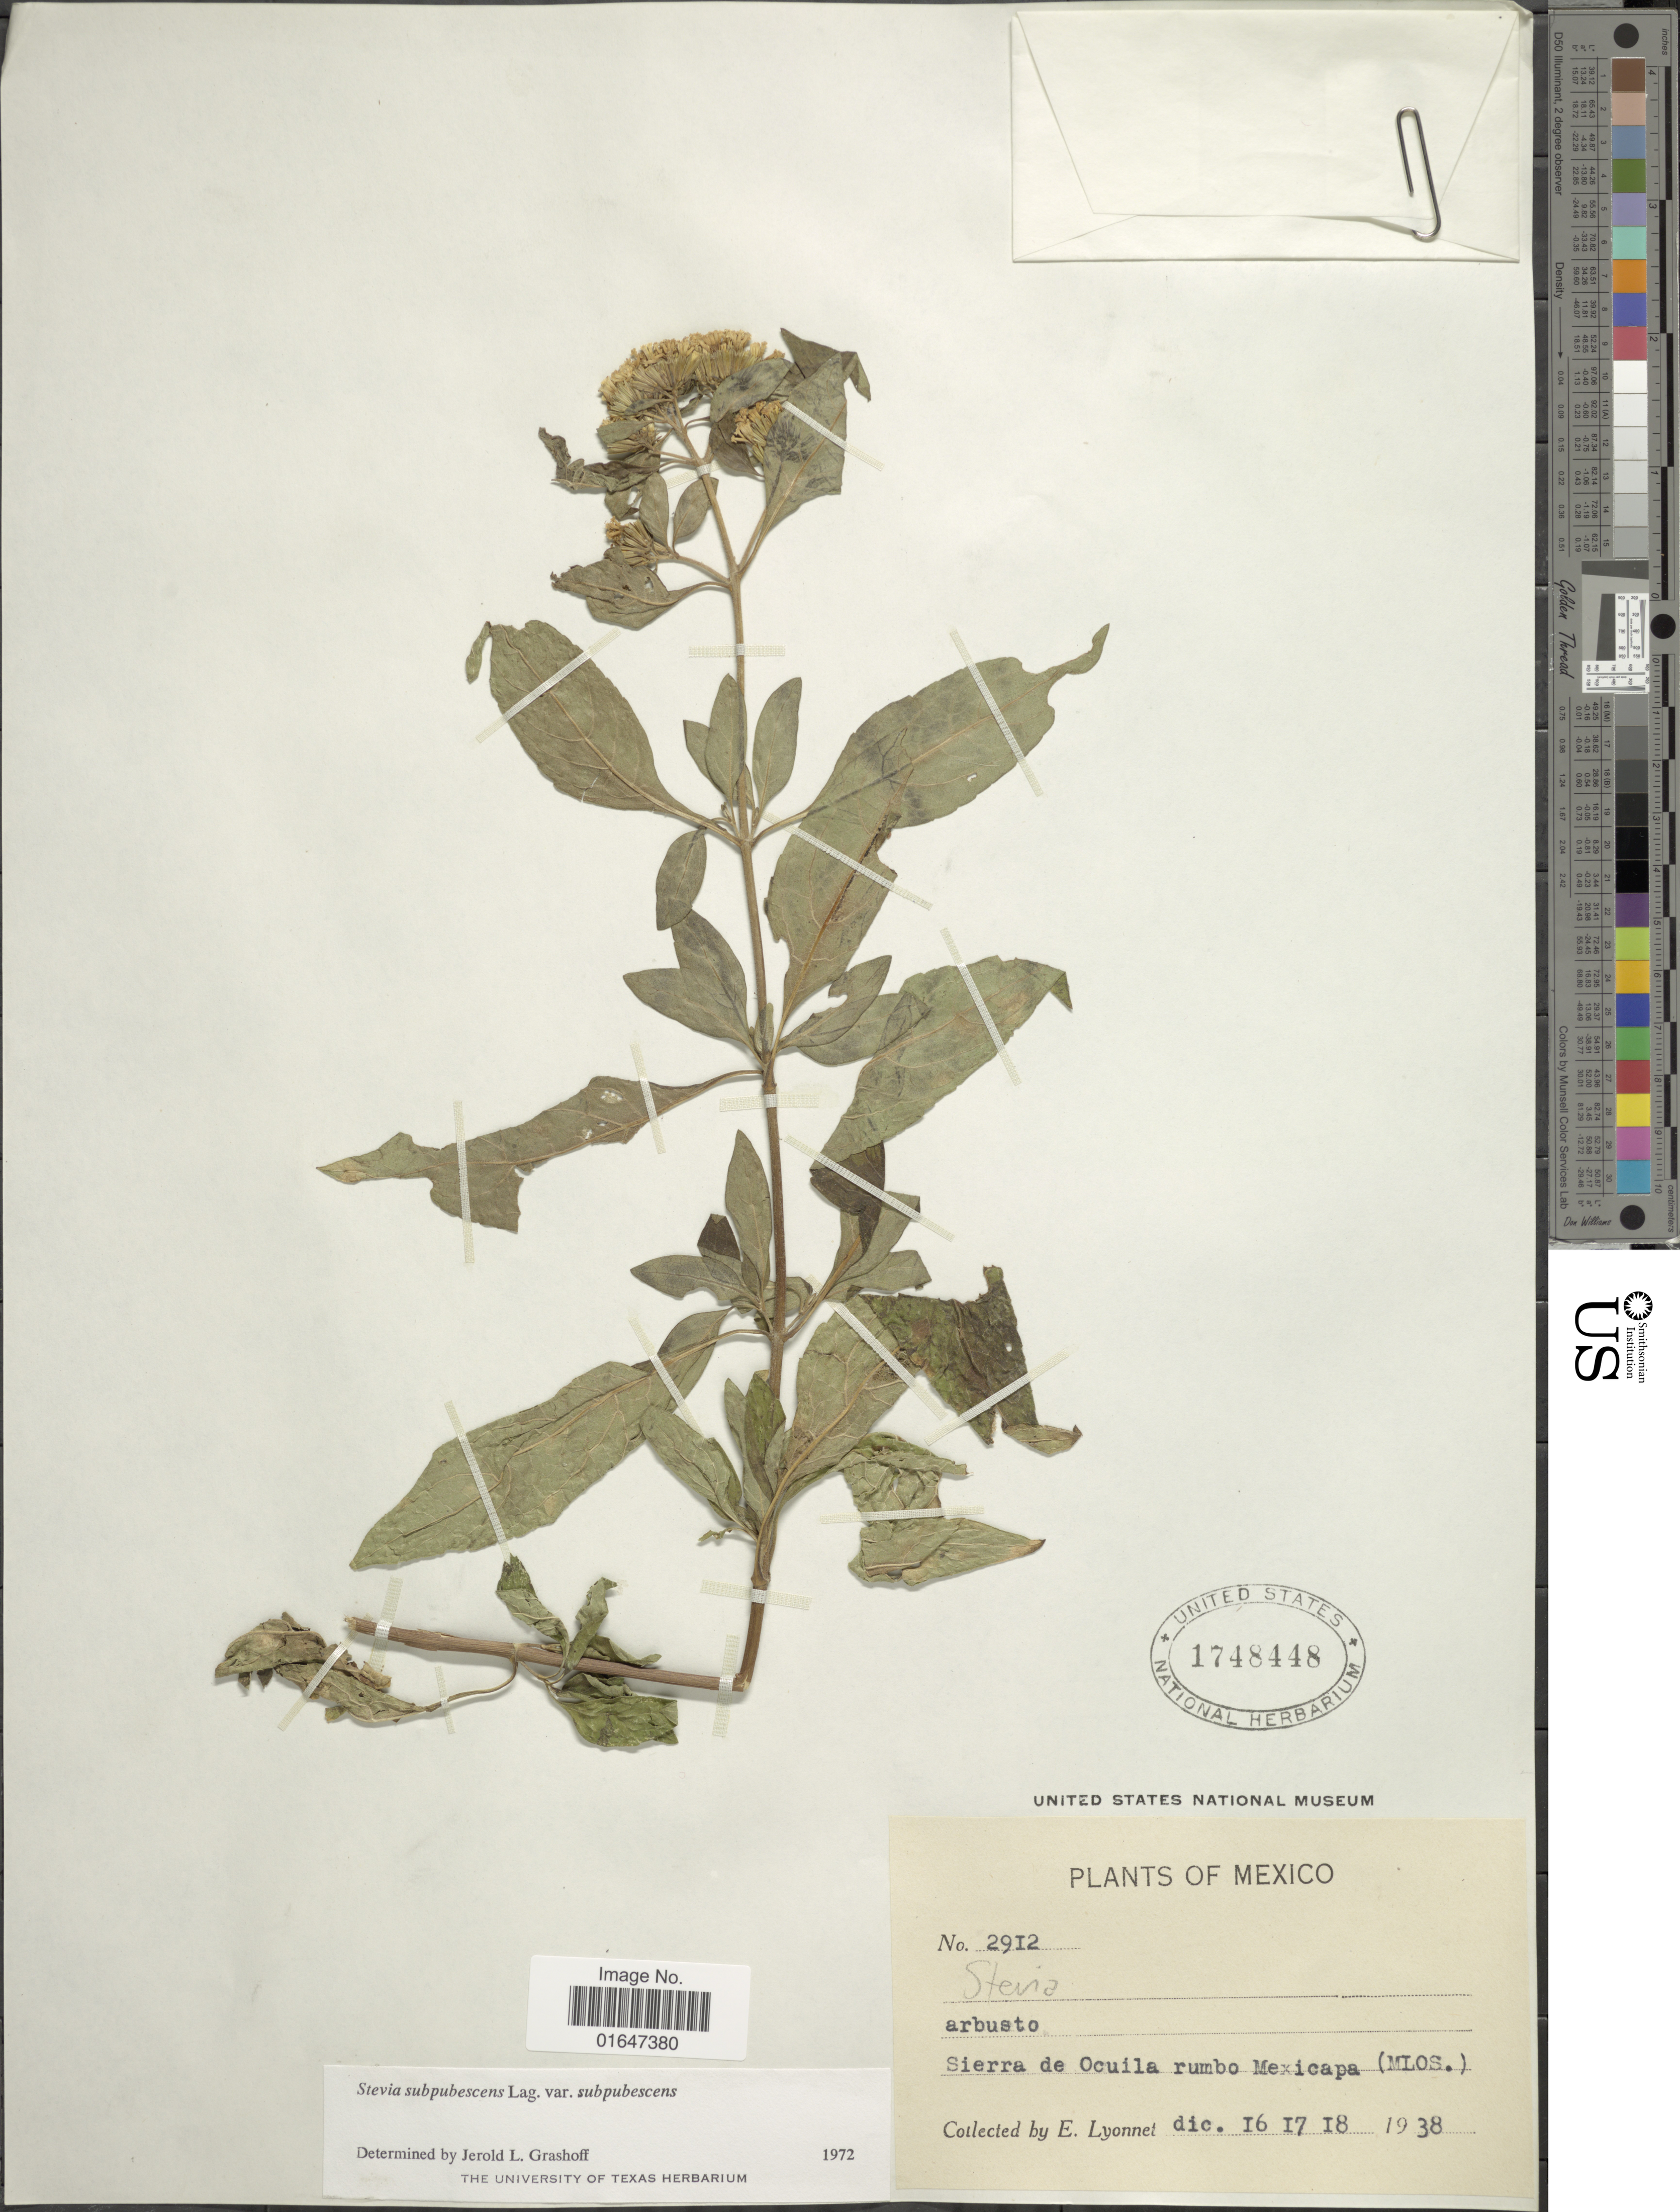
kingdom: Plantae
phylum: Tracheophyta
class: Magnoliopsida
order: Asterales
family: Asteraceae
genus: Stevia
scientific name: Stevia subpubescens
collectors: E. Lyonnet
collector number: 2912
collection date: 1938-12-16/1938-12-18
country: Mexico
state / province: Morelos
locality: Sierra de Ocuila rumbo Mexicapa (Mlos.)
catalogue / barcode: US 1748448